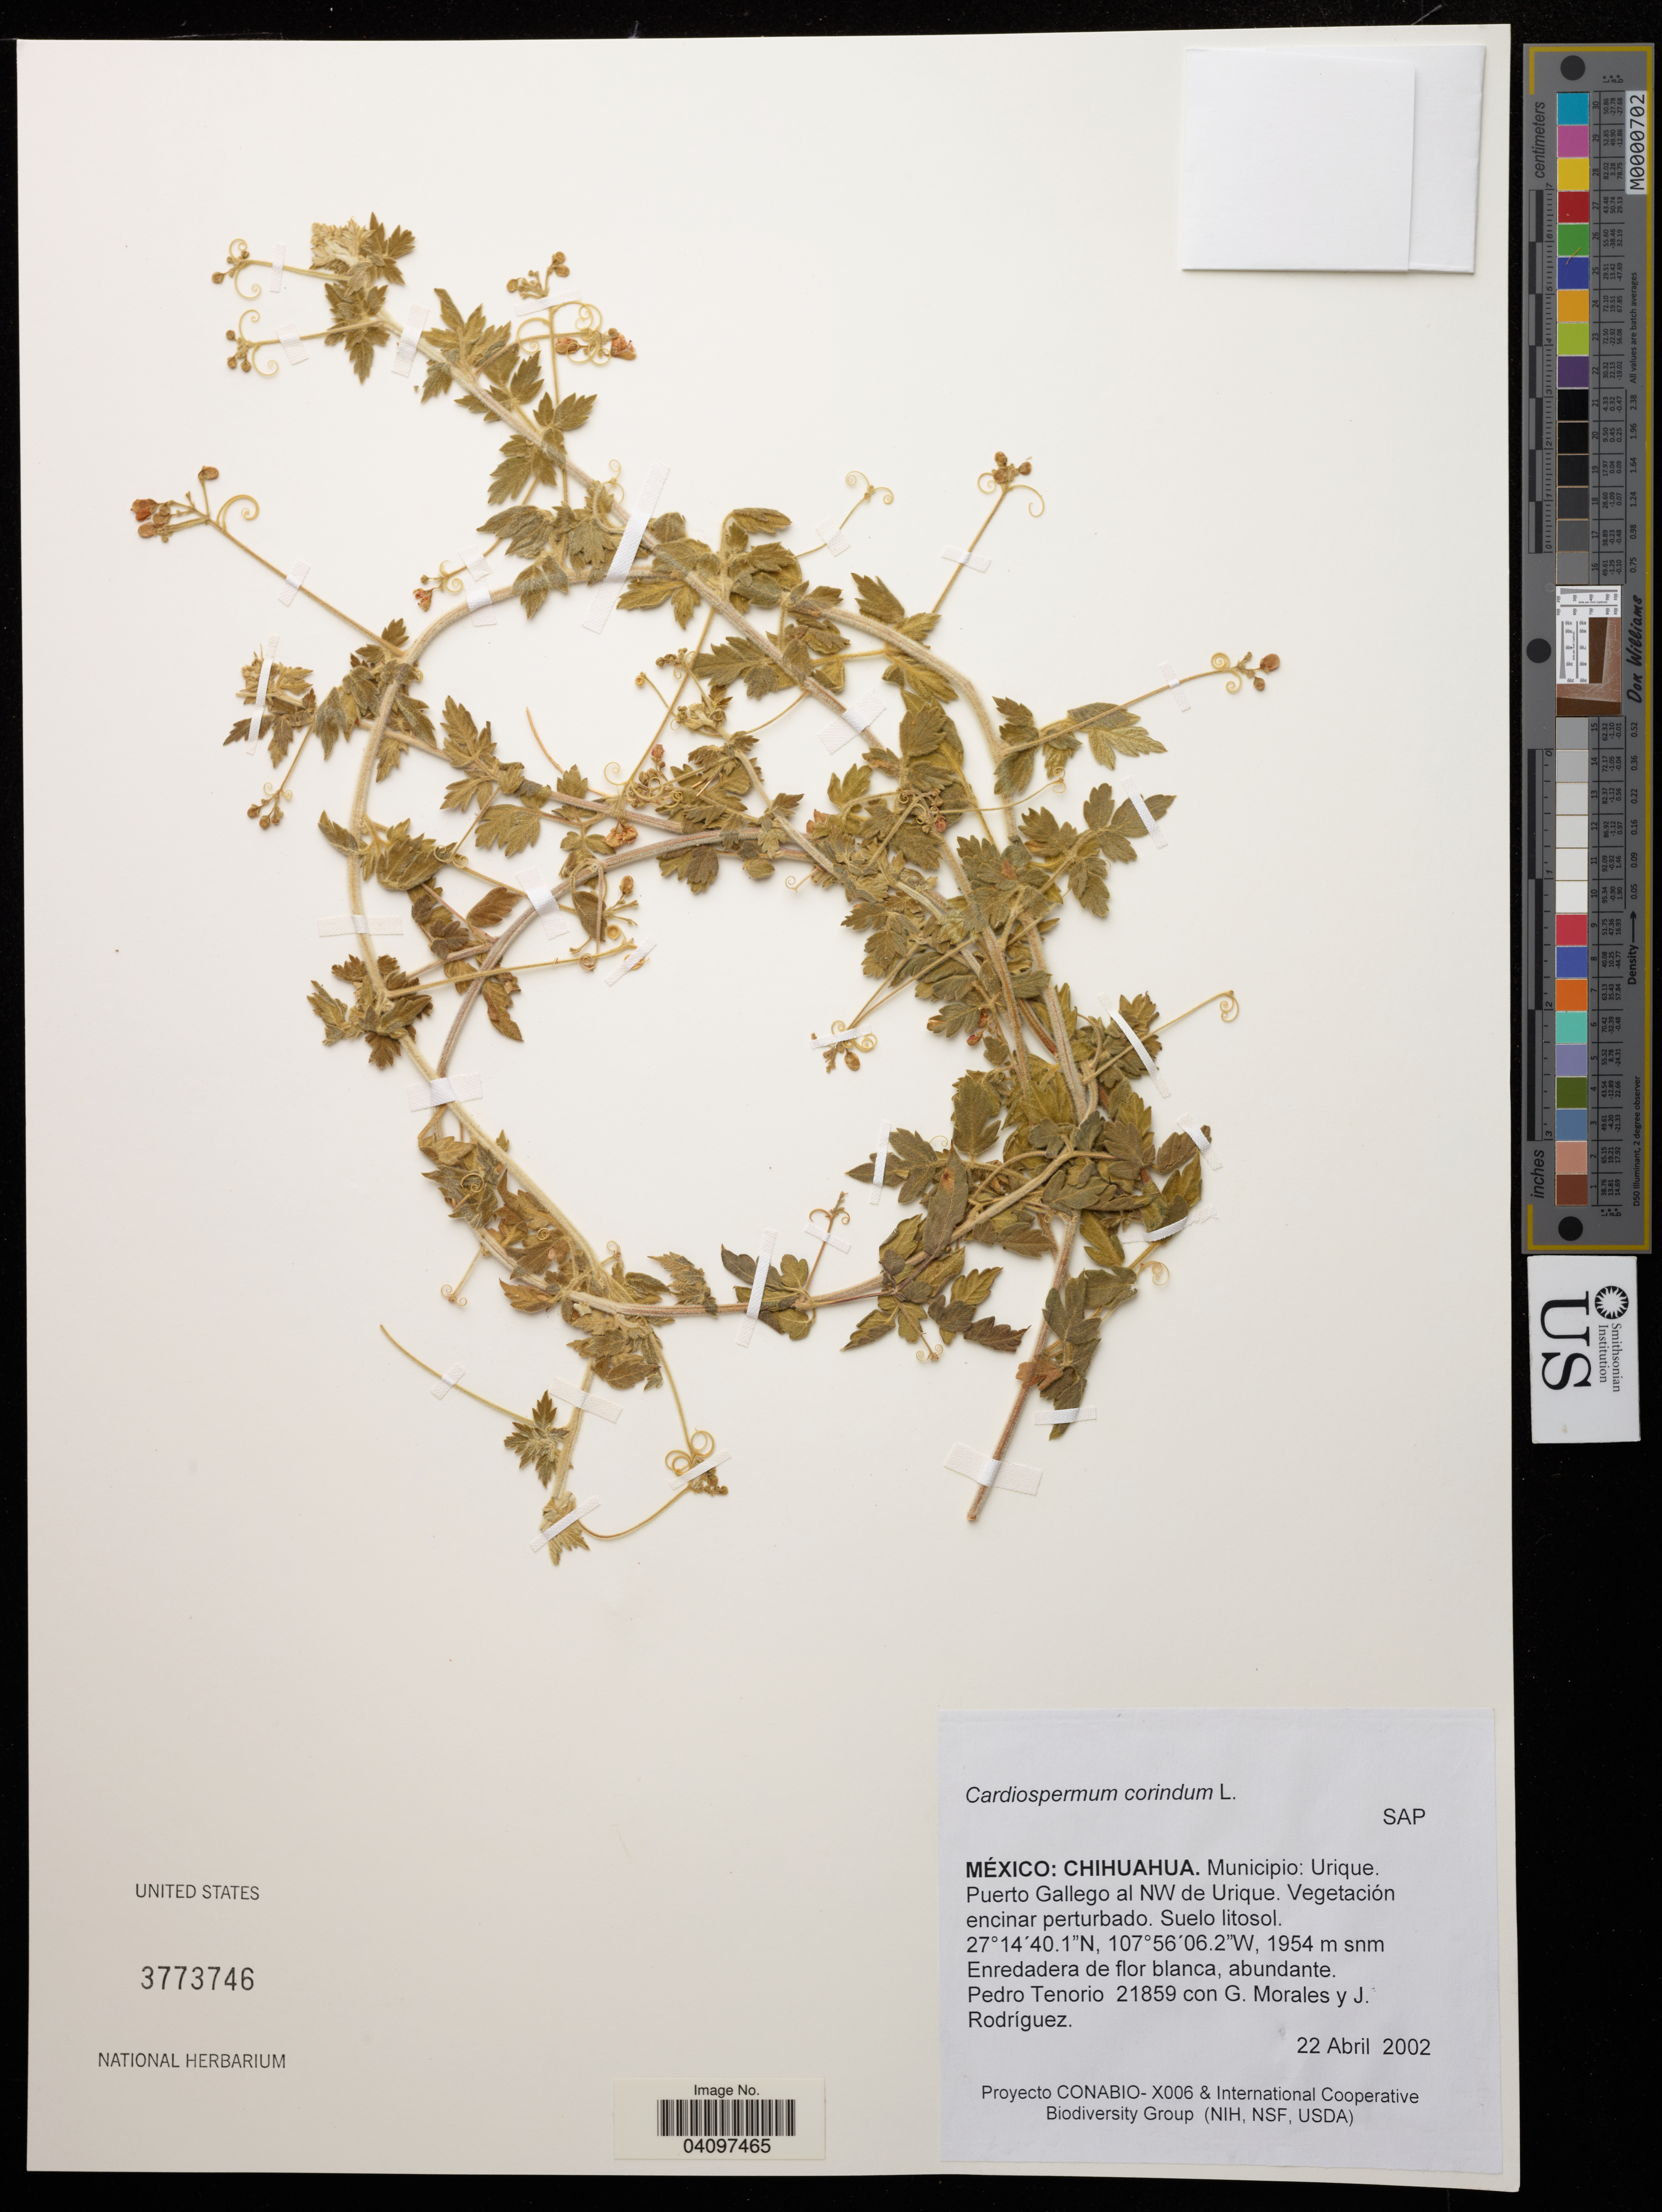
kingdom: Plantae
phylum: Tracheophyta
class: Magnoliopsida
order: Sapindales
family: Sapindaceae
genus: Cardiospermum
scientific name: Cardiospermum corindum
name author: L.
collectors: P. Tenorio Lezama, G. Morales & J. Rodríguez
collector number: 21859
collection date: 2002-04-22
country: Mexico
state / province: Chihuahua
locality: Municipio: Urique. Puerto Gallego al NW de Urique.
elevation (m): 1954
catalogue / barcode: US 3773746